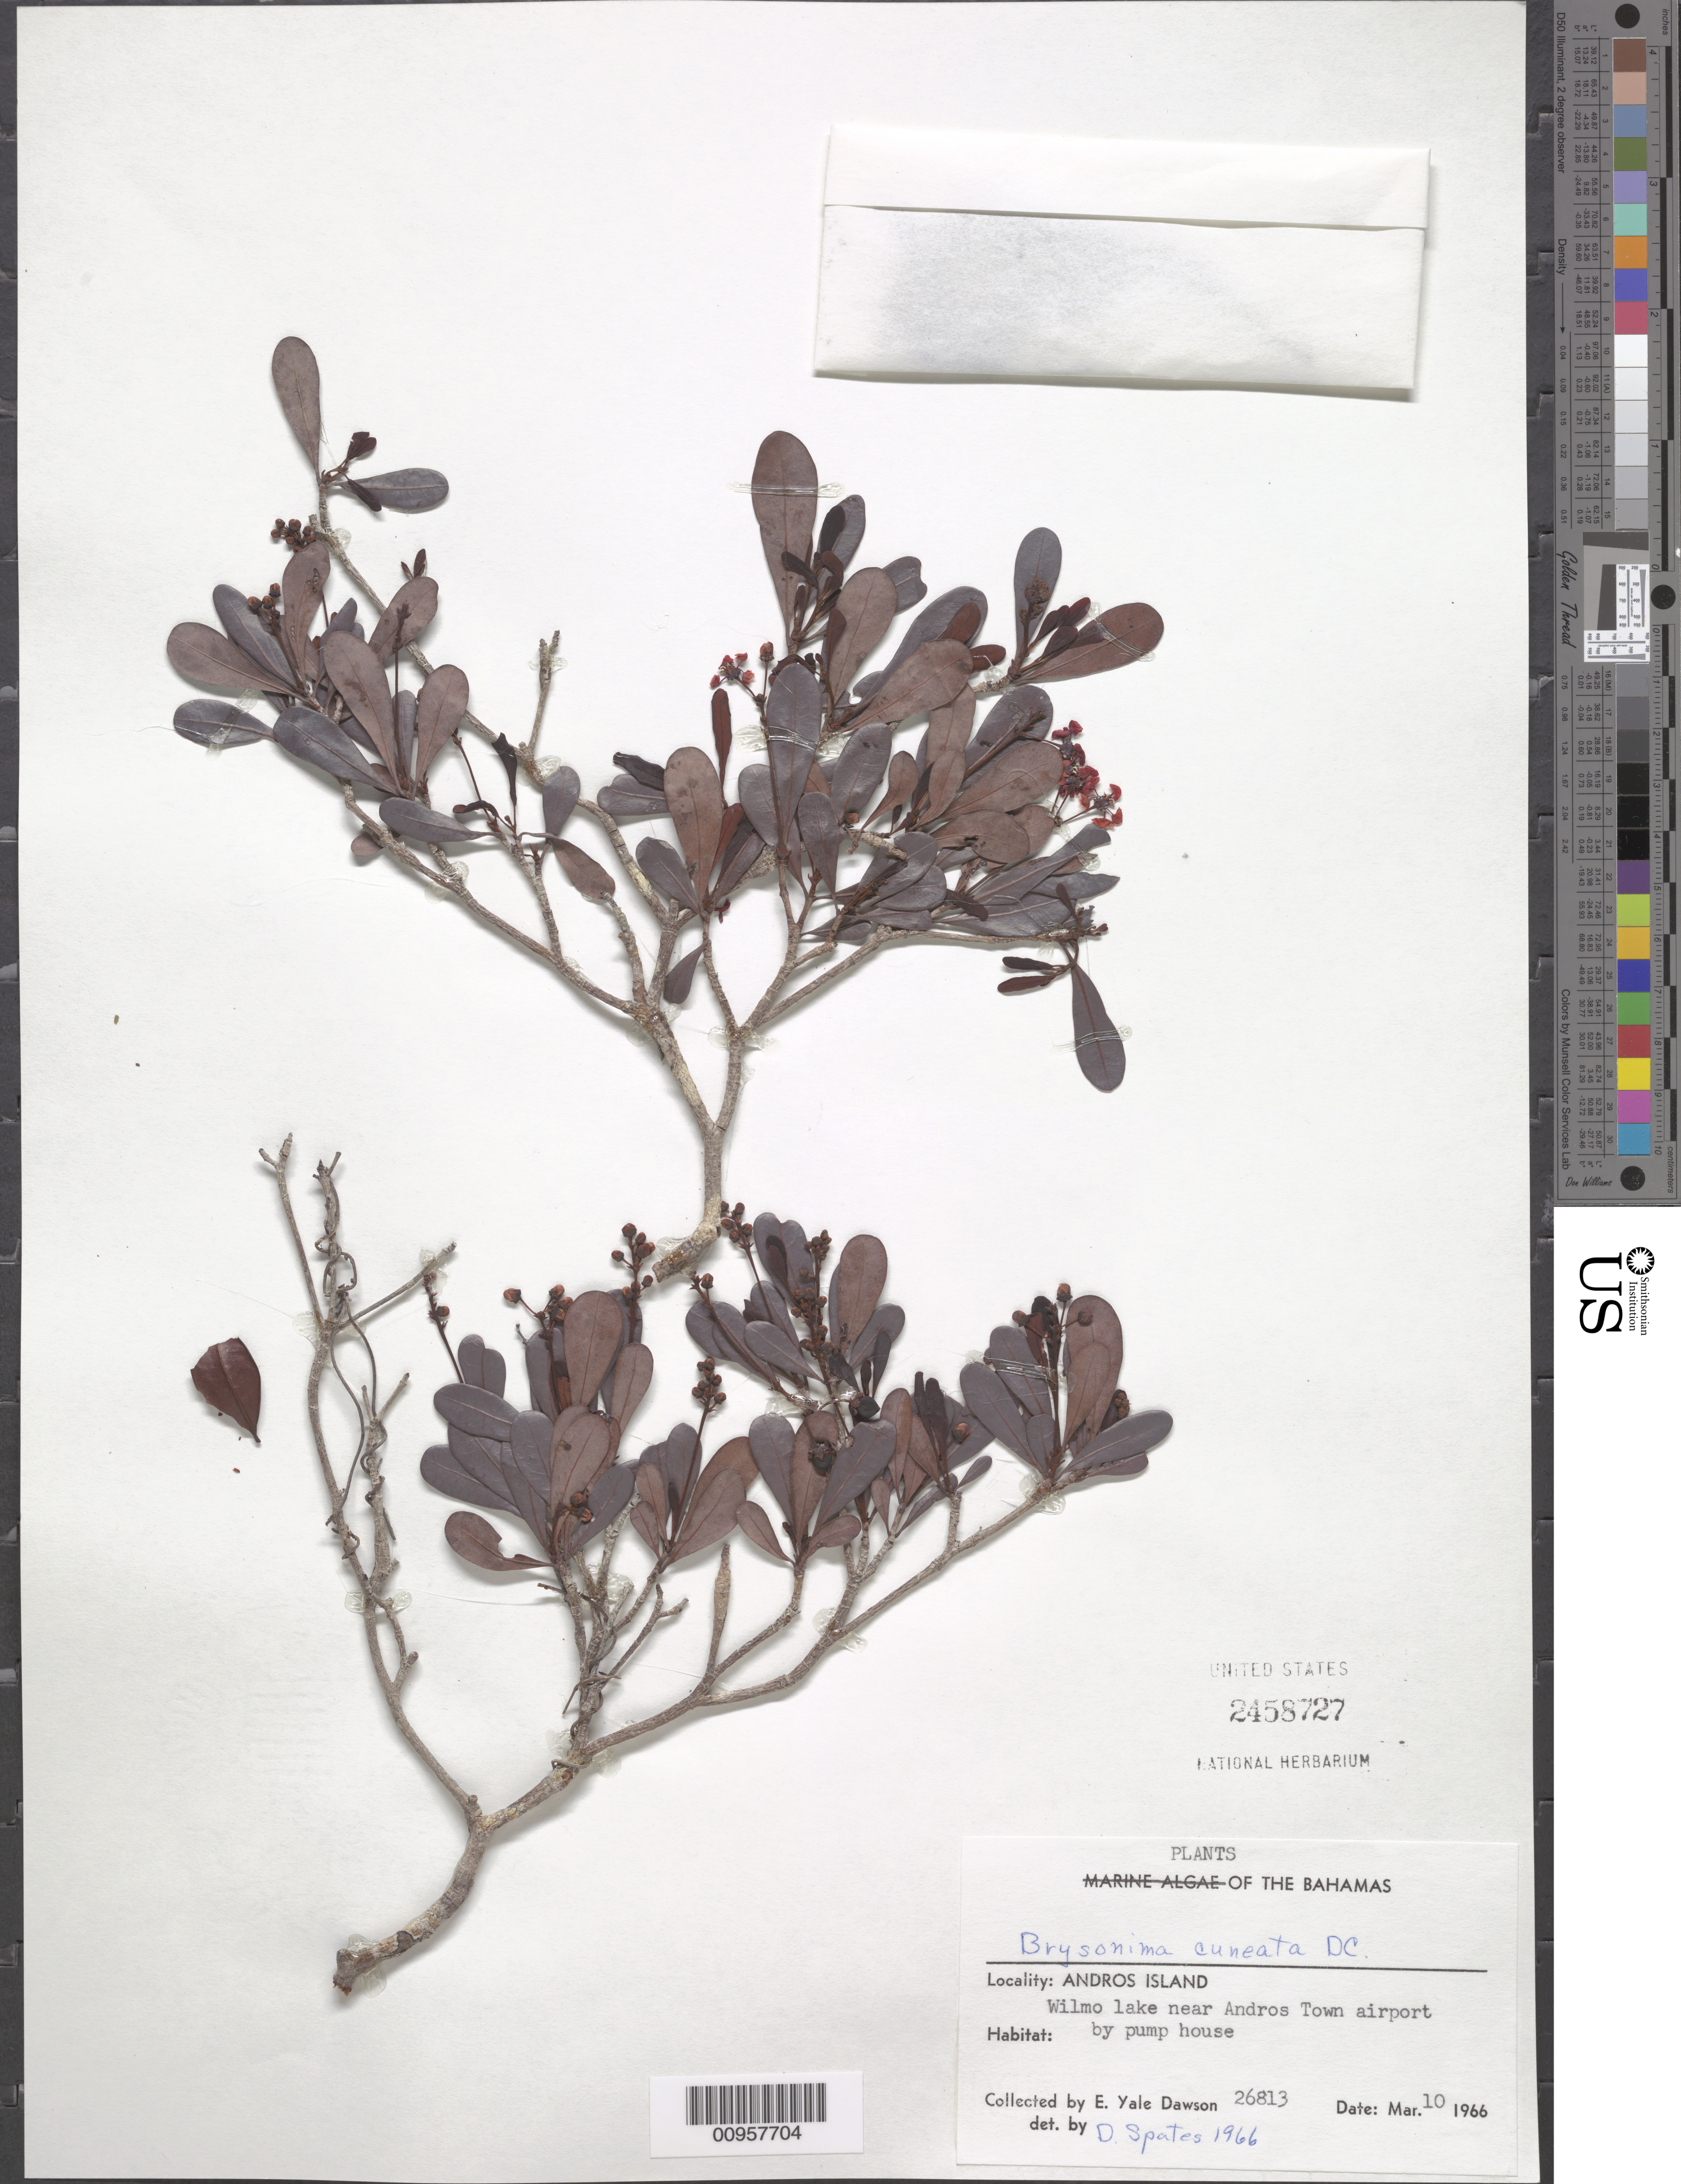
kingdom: Plantae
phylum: Tracheophyta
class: Magnoliopsida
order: Malpighiales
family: Malpighiaceae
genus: Byrsonima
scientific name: Byrsonima lucida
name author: (Mill.) DC.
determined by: Spates, D.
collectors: E. Y. Dawson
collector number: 26813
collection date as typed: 10 Mar 1966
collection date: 1966-03-10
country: Bahamas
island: Andros Island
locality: Wilmo Lake, near Andros Town airport, by pumb base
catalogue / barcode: US 2458727